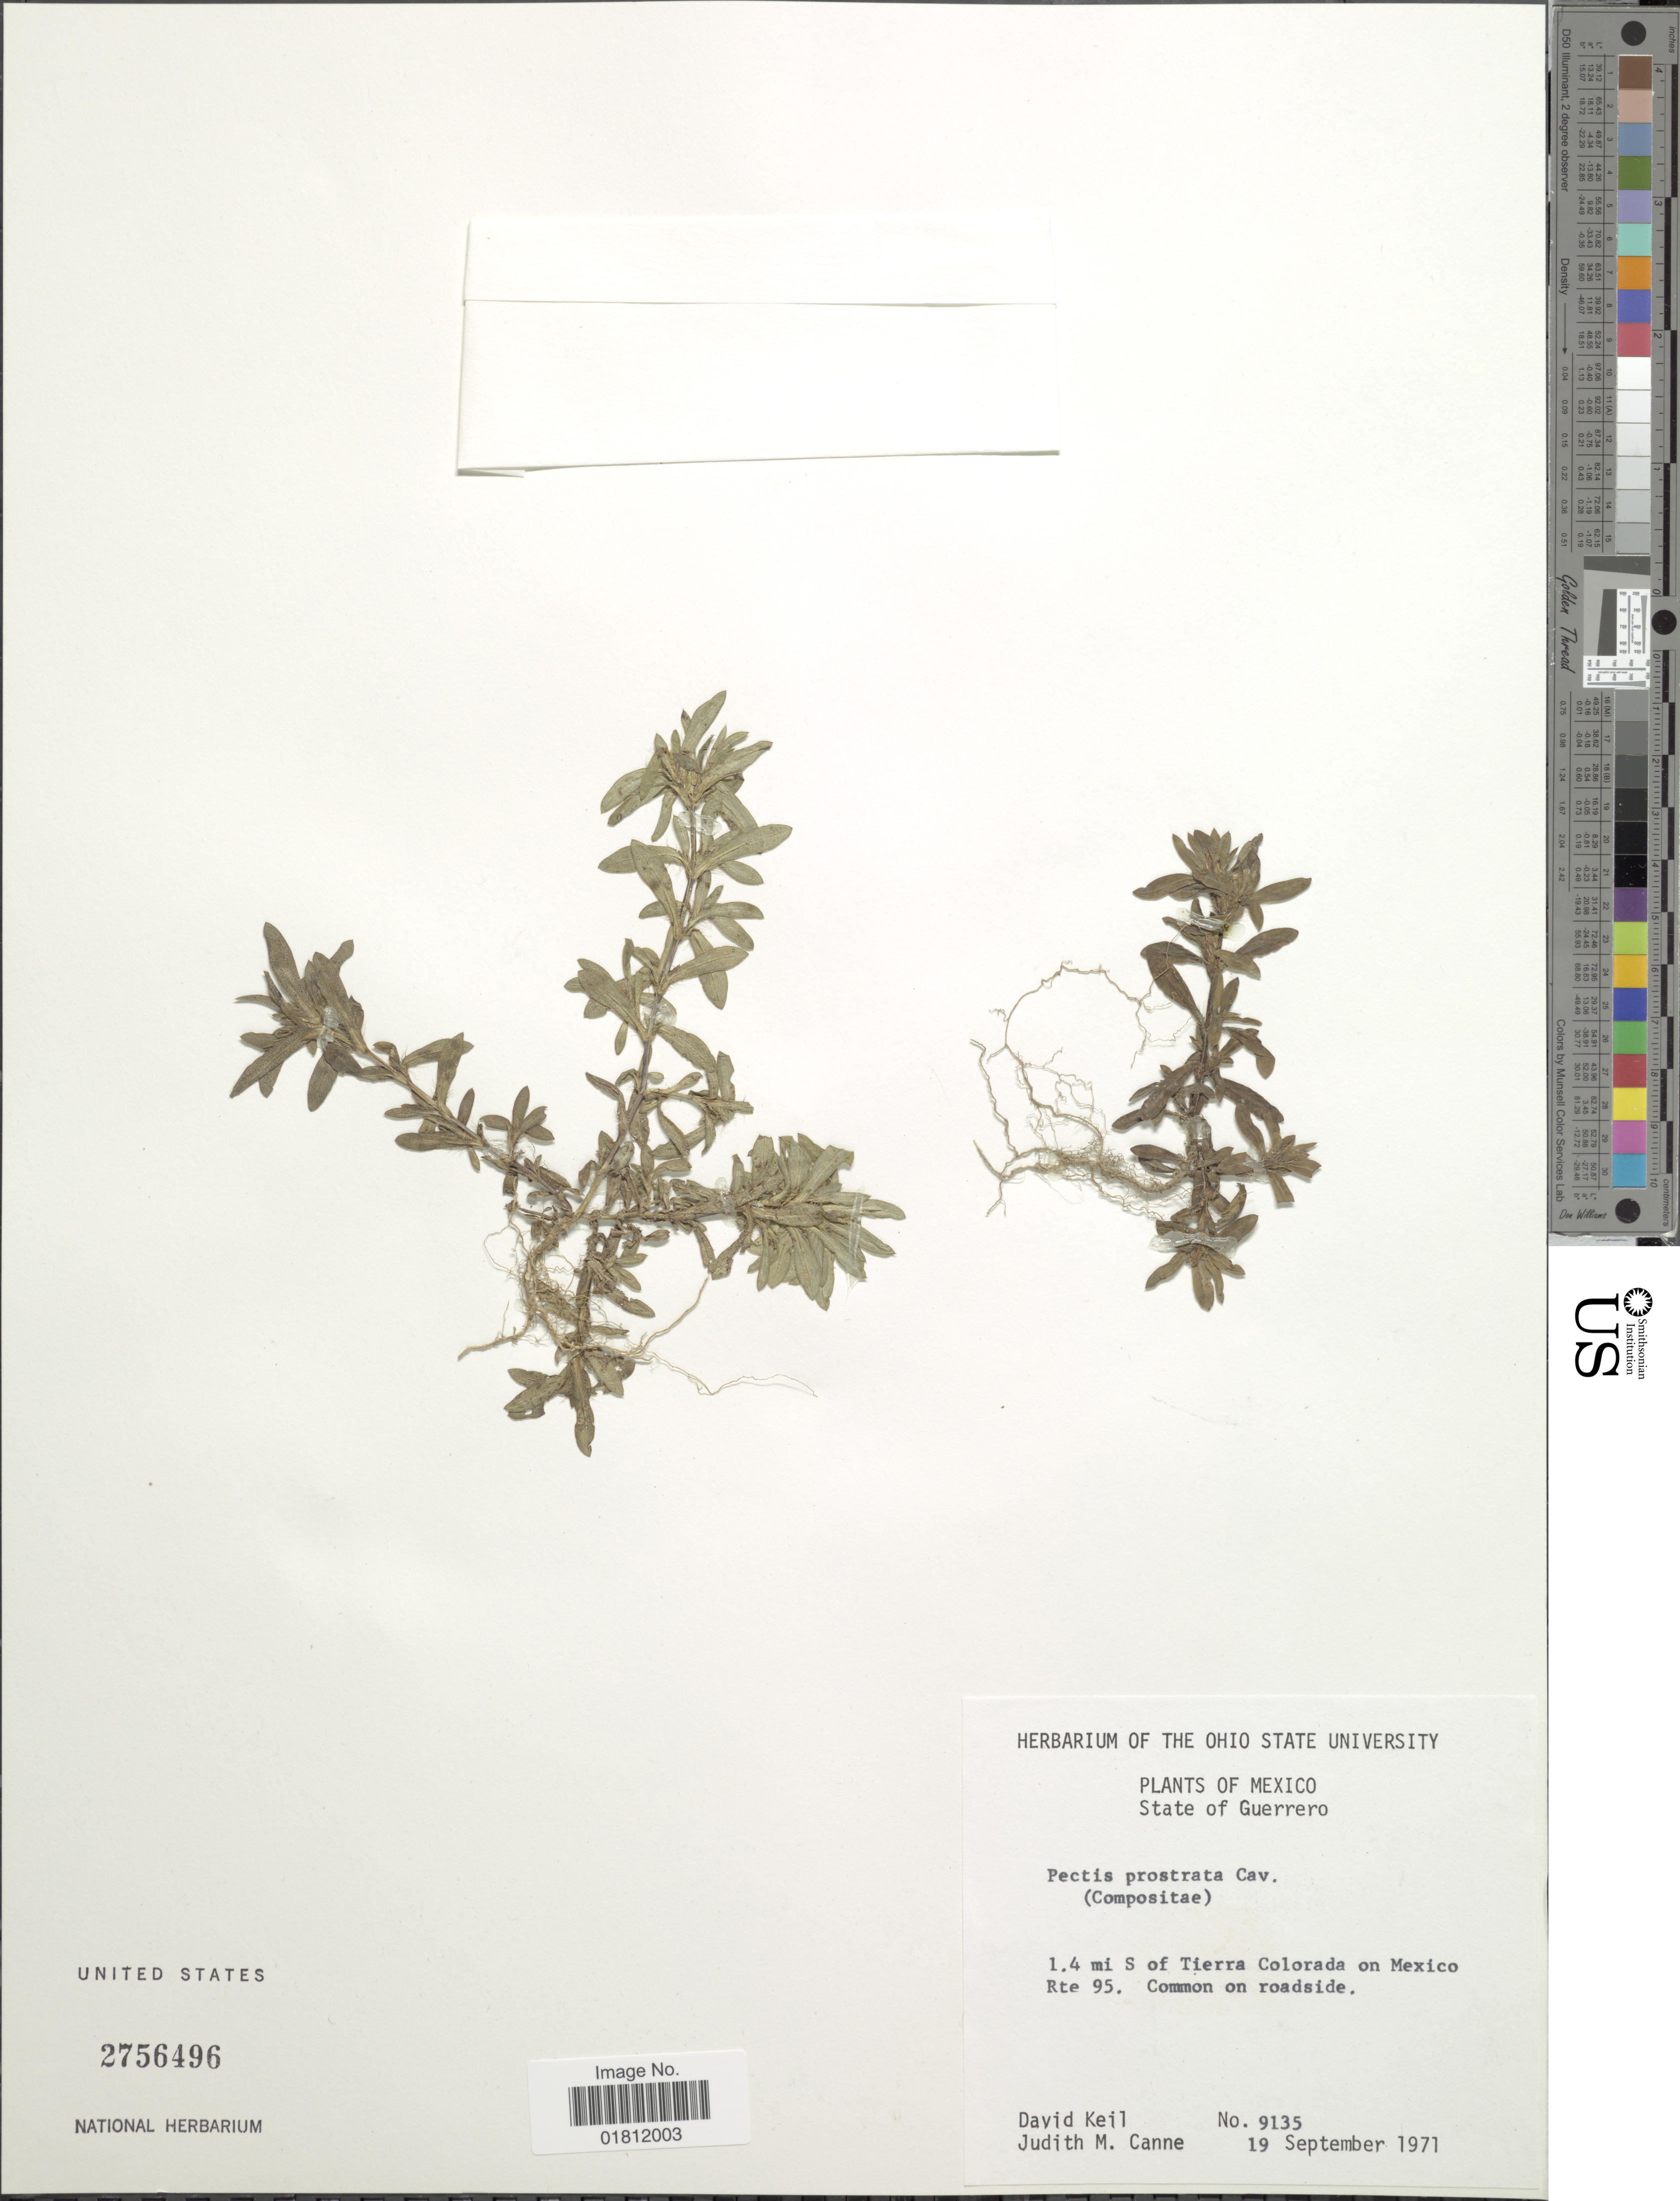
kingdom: Plantae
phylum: Tracheophyta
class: Magnoliopsida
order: Asterales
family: Asteraceae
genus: Pectis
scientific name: Pectis prostrata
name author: Cav.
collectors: D. J. Keil & J. M. Canne-Hilliker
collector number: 9135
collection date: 1971-09-19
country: Mexico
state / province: Guerrero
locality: State of Guerrero. 1.4 mi S of Tierra Colorada on Mexico Rte 95.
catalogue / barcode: US 2756496